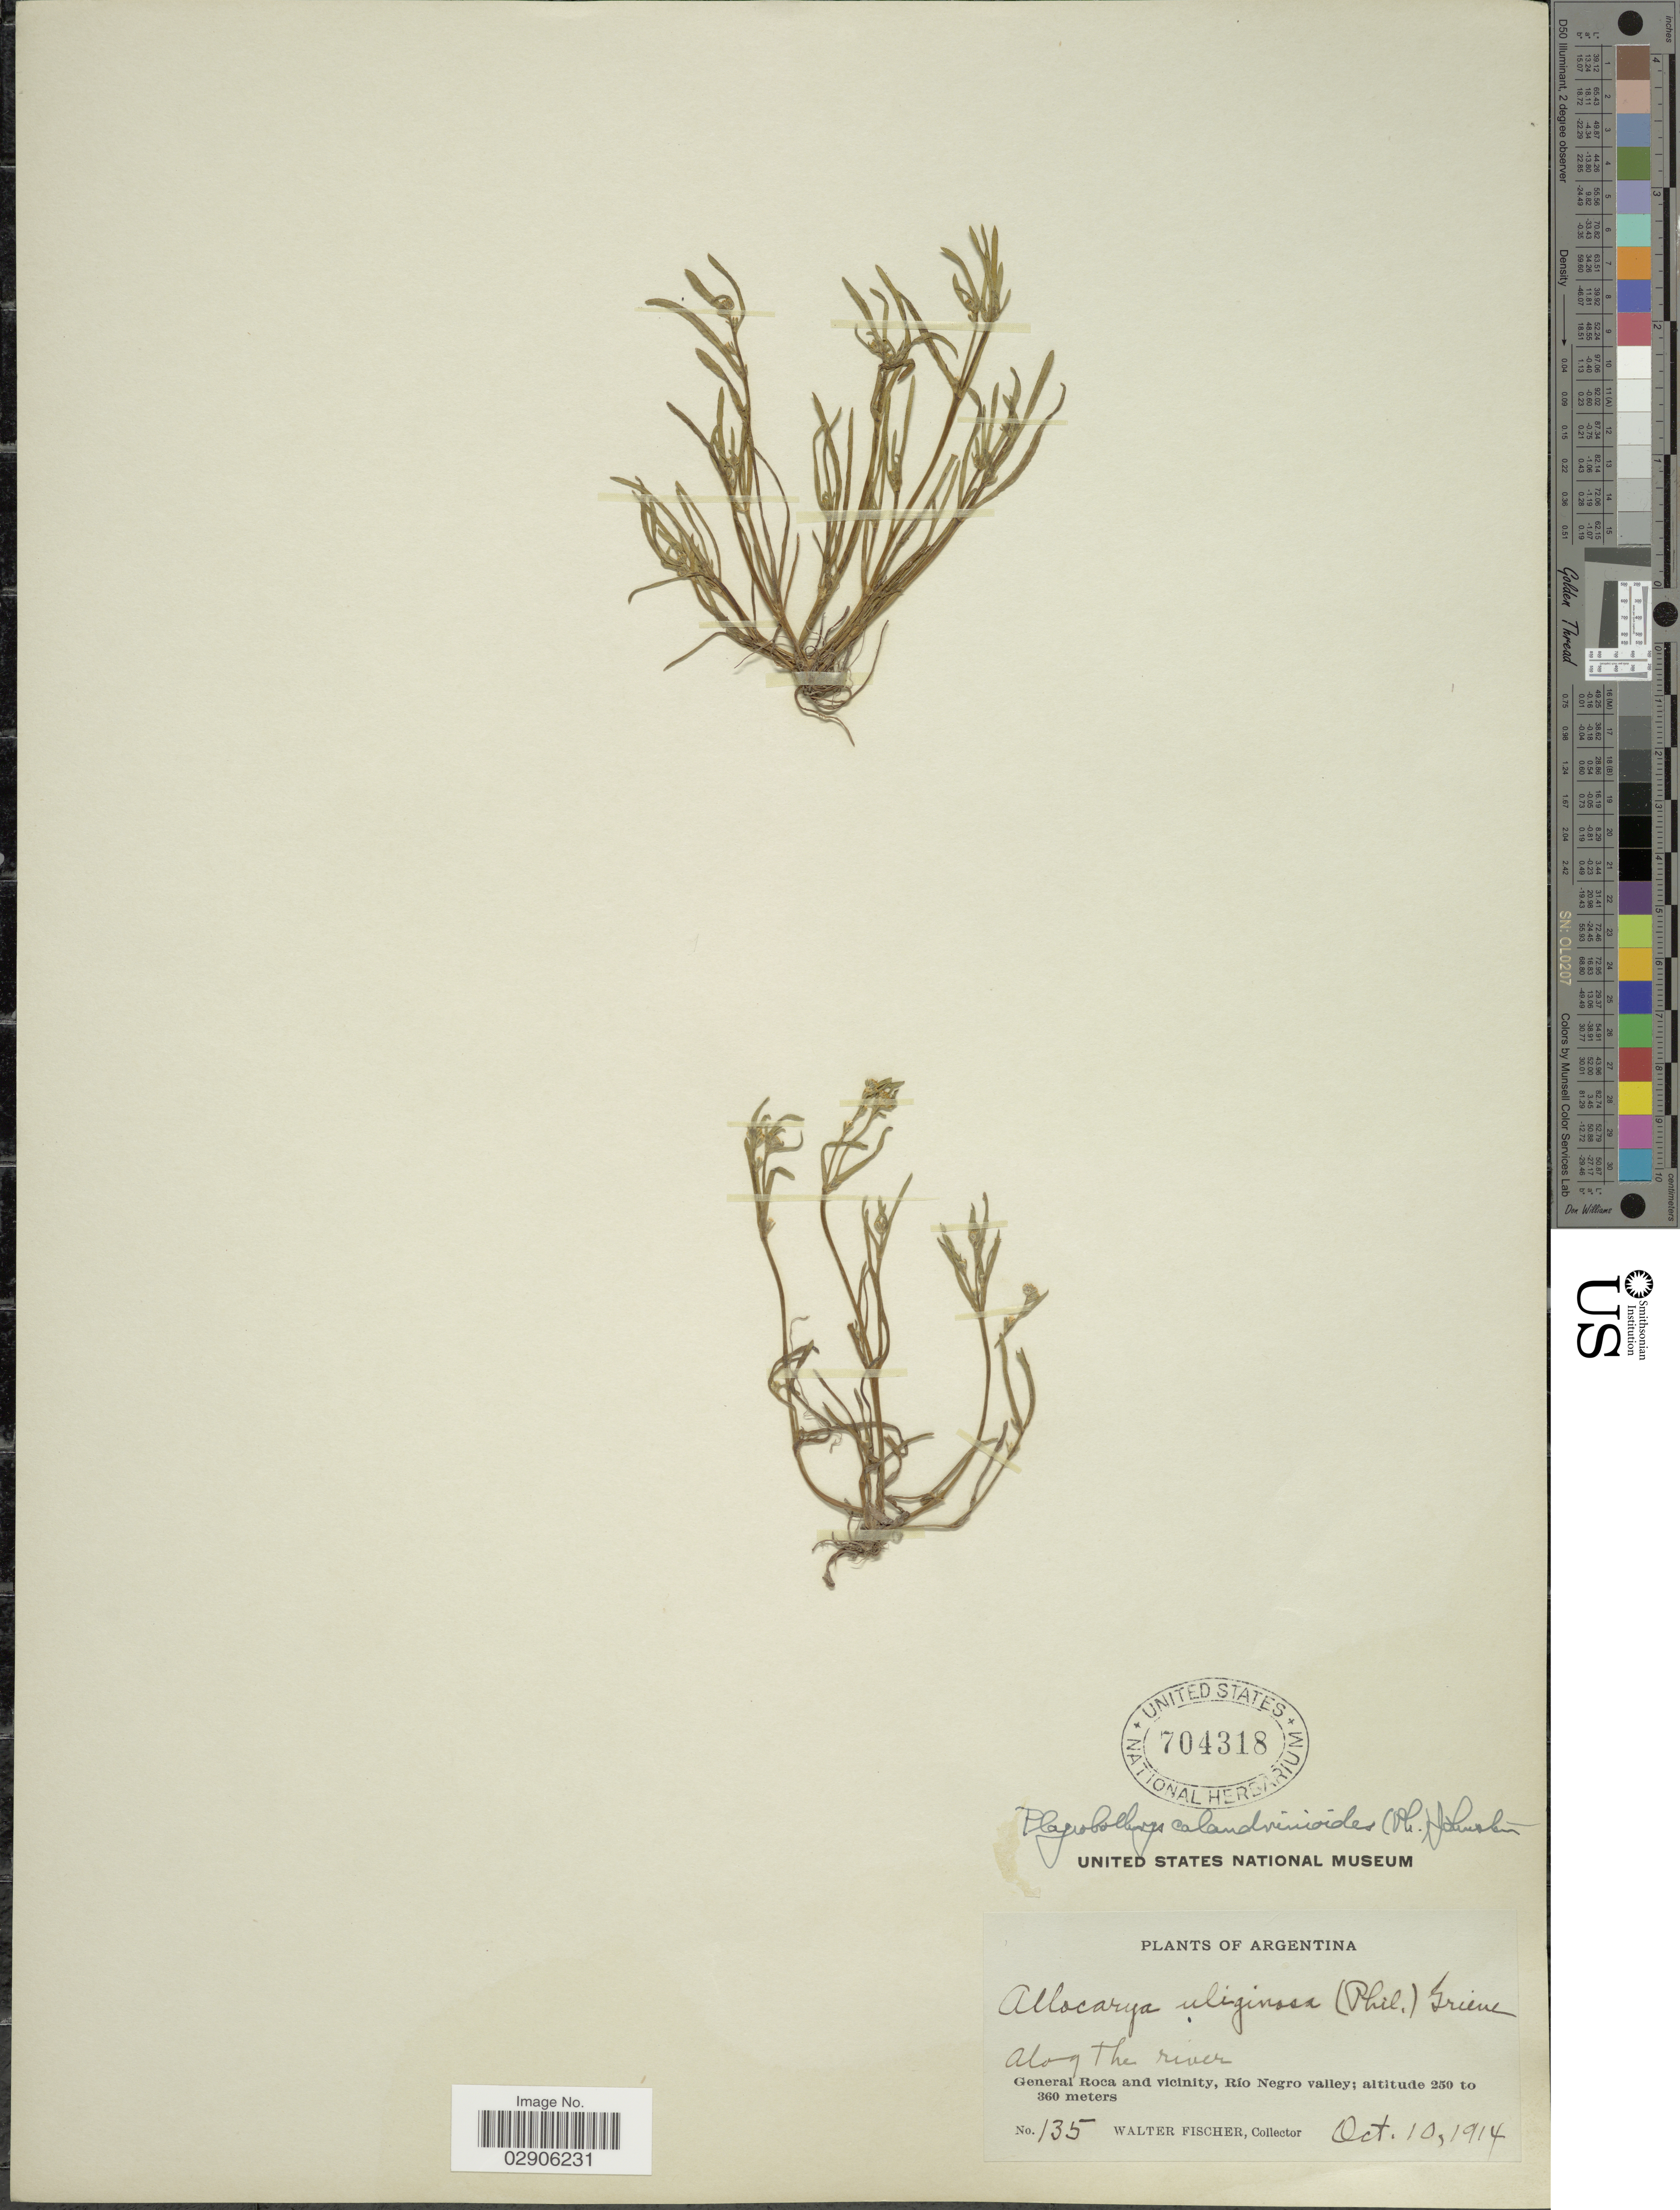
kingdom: Plantae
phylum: Tracheophyta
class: Magnoliopsida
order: Boraginales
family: Boraginaceae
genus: Plagiobothrys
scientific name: Plagiobothrys calandrinioides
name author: (Phil.) I.M. Johnst.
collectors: W. Fischer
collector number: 135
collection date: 1914-10-10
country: Argentina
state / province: Rio Negro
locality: Along the river, General Roca and vicinity, Río Negro Valley.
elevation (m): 250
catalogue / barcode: US 704318